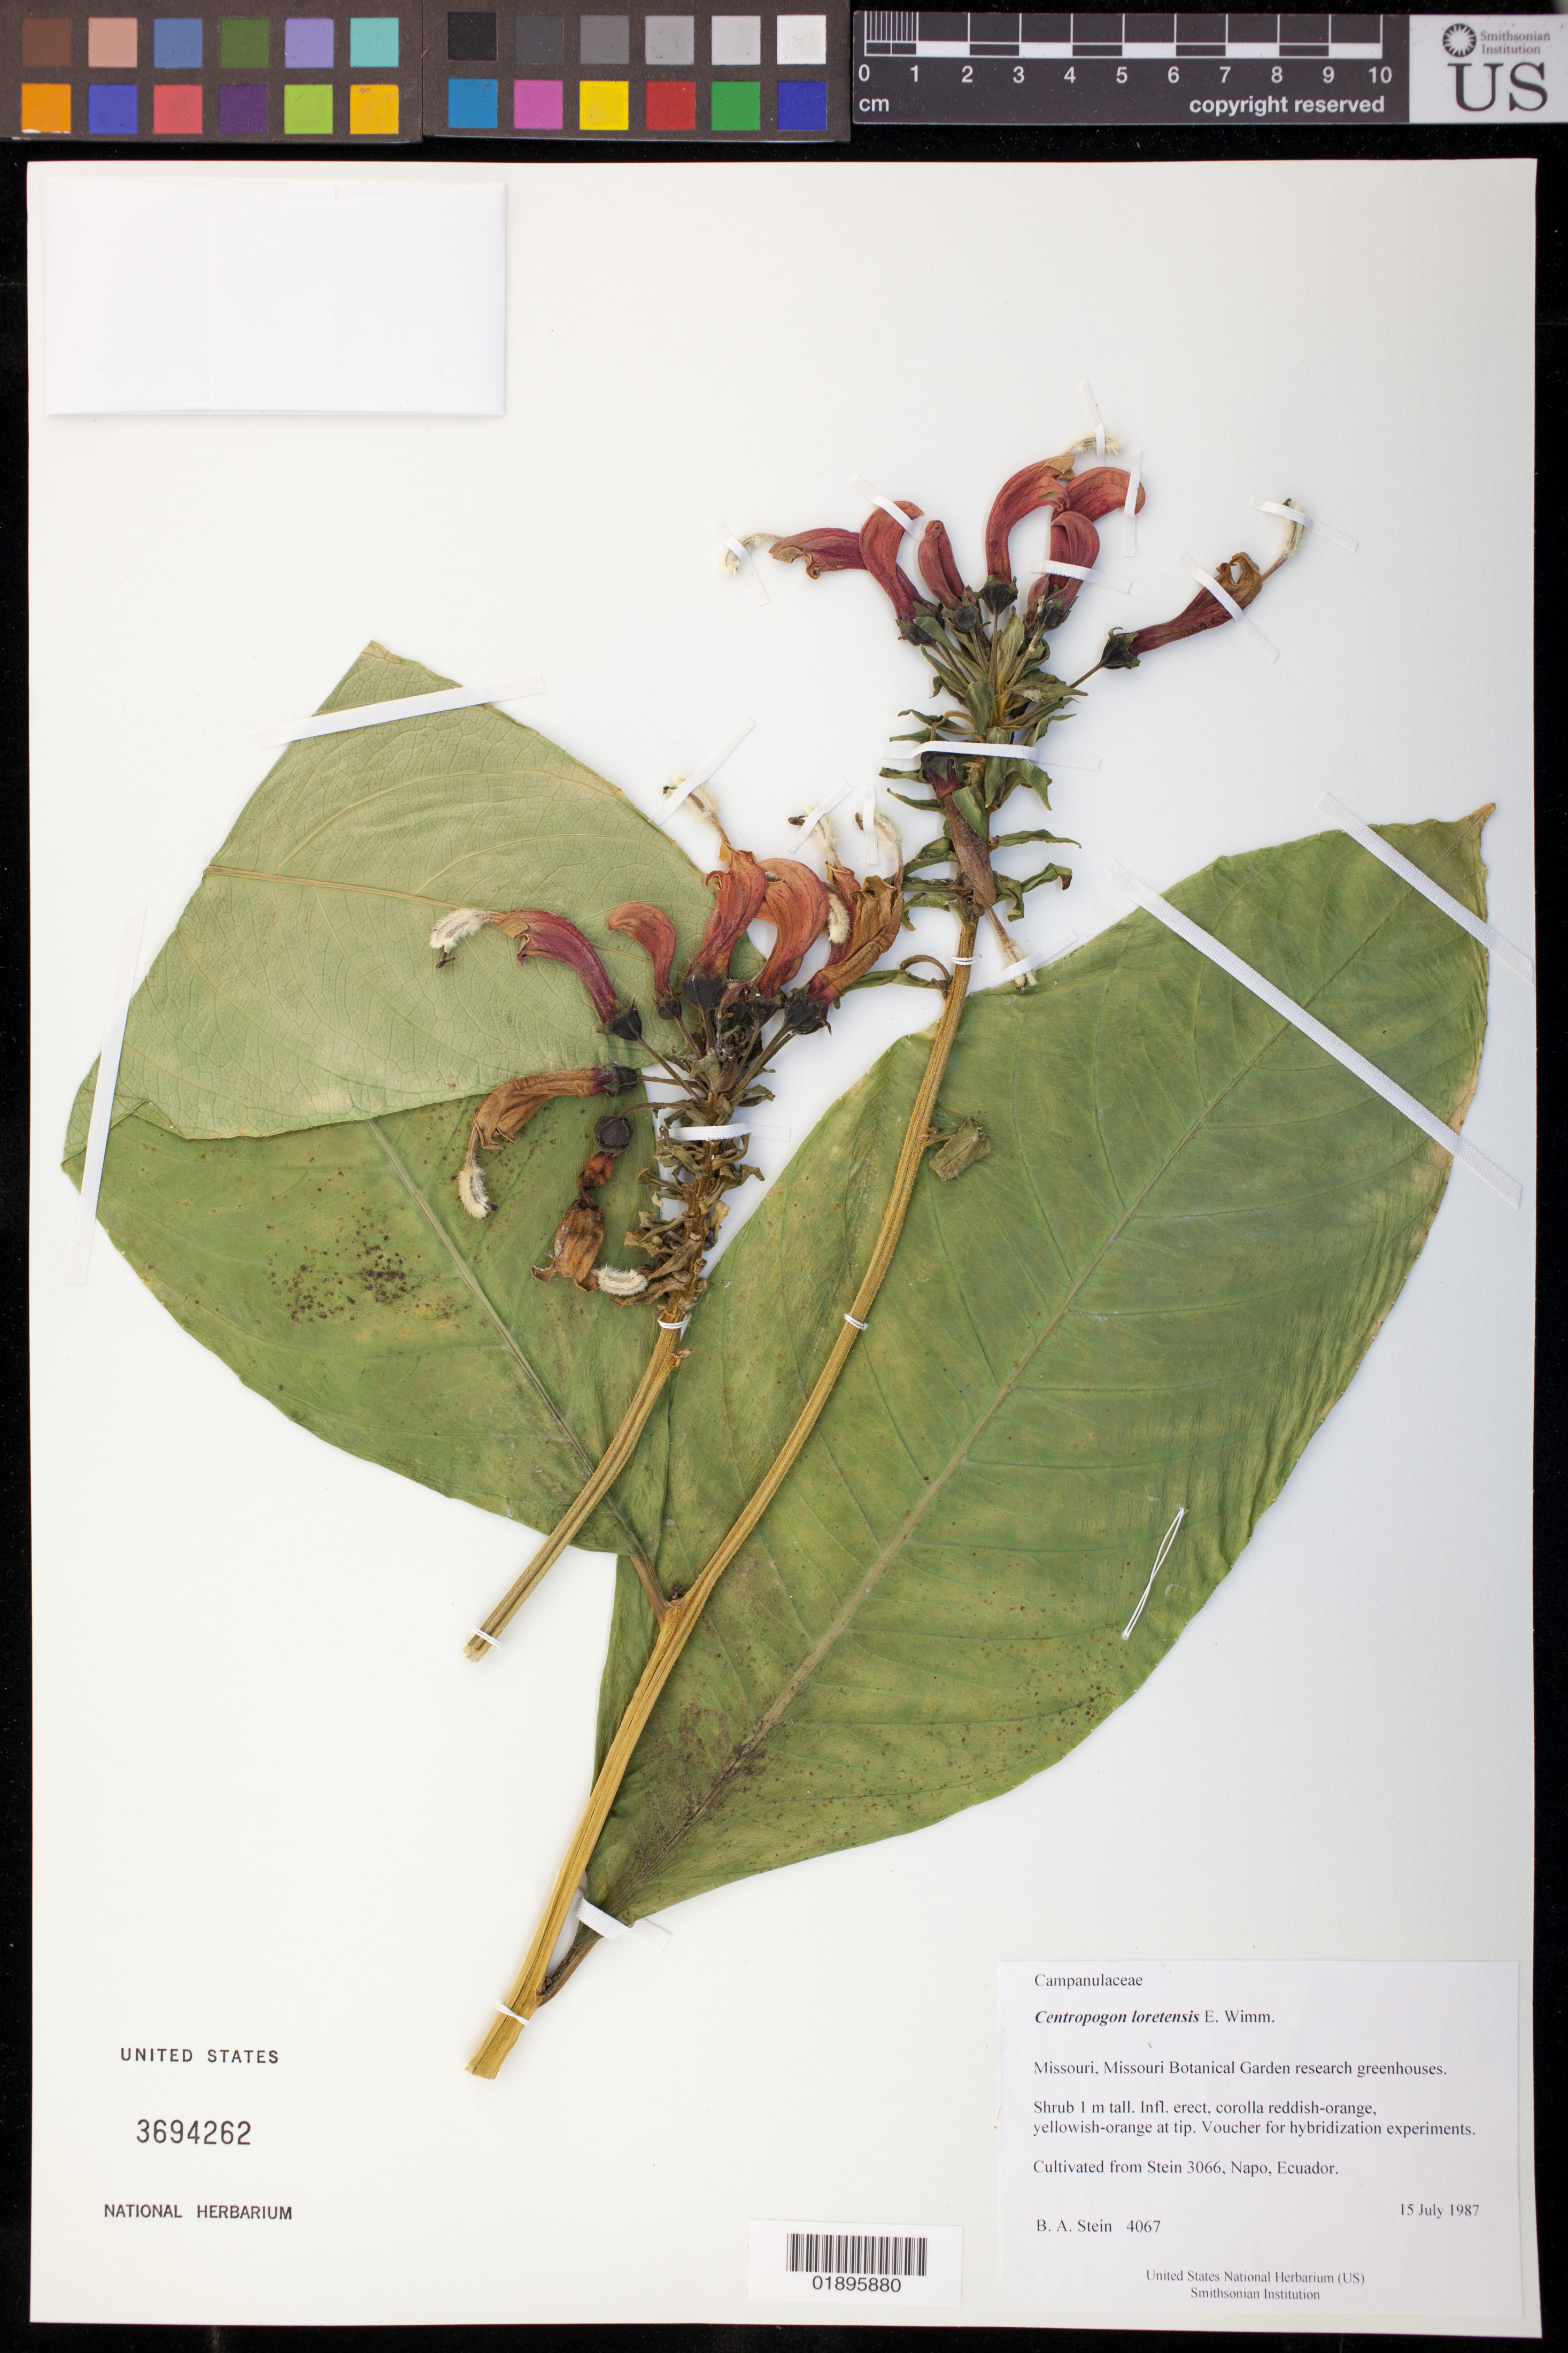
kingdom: Plantae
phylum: Tracheophyta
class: Magnoliopsida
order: Asterales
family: Campanulaceae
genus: Centropogon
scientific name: Centropogon loretensis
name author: E. Wimm.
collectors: B. A. Stein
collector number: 4067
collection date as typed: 15 July 1987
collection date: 1987-07-15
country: United States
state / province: Missouri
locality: Missouri Botanical Garden, research greenhouses.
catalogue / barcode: US 3694262